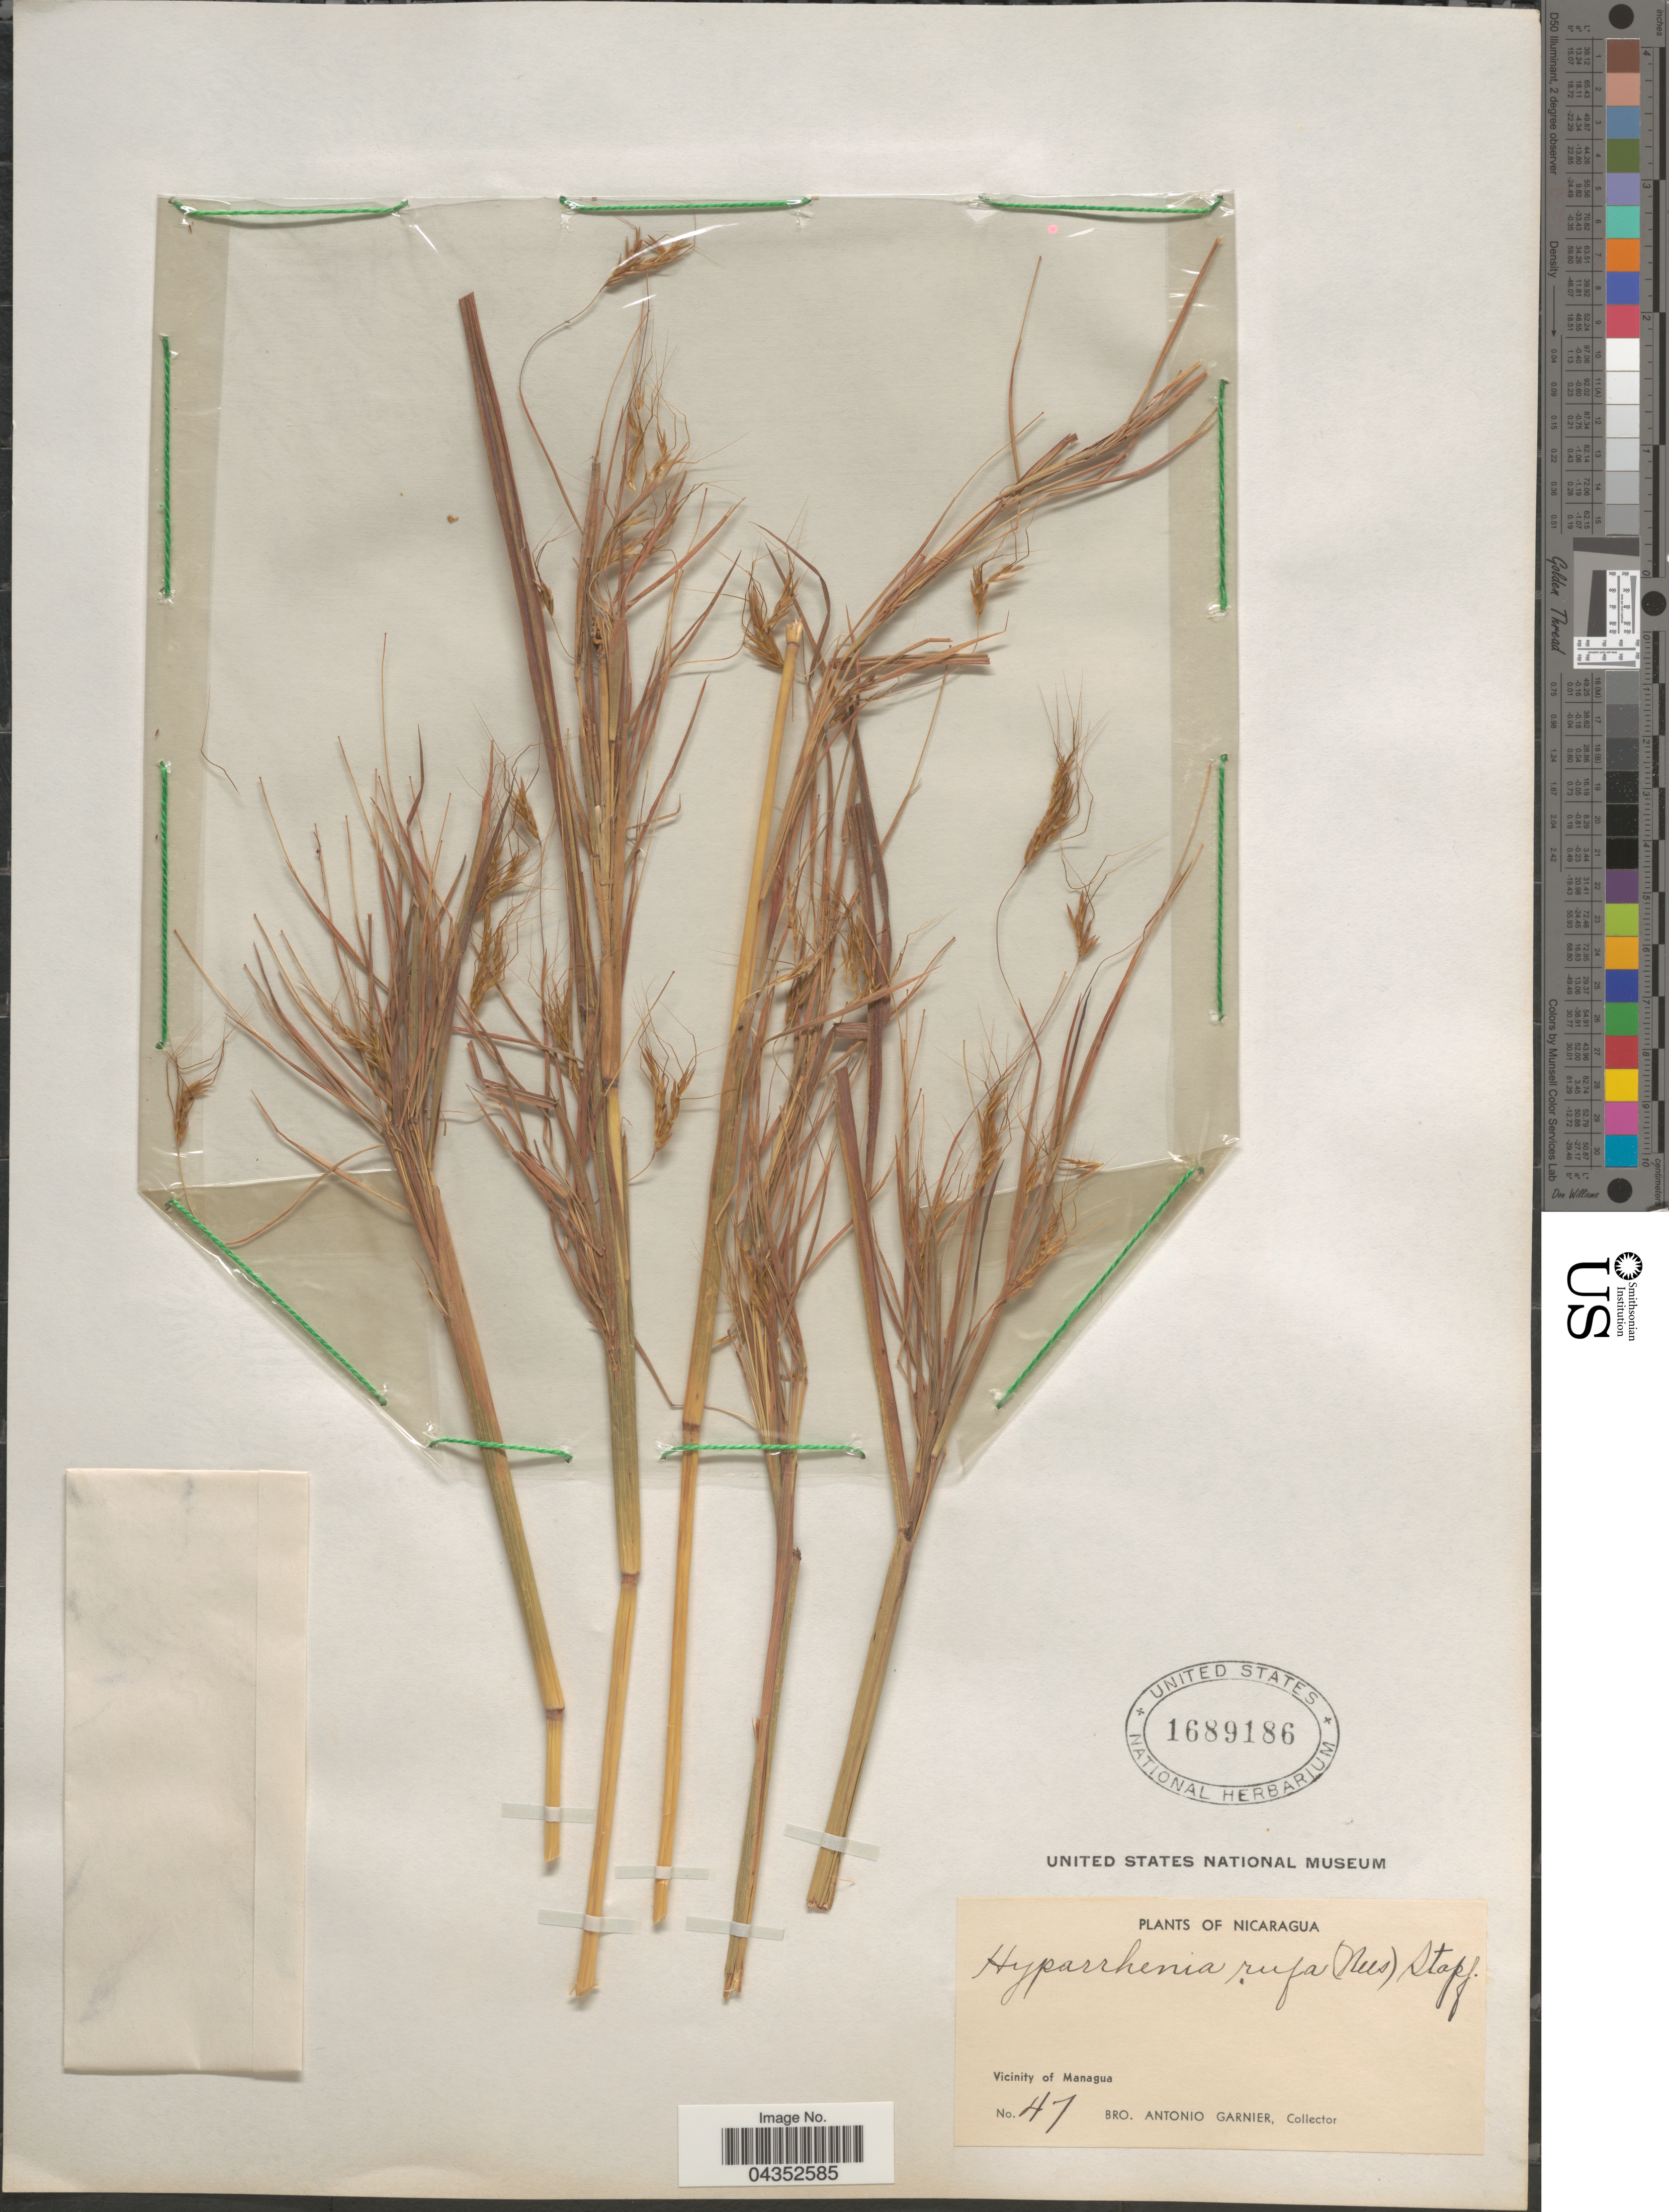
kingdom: Plantae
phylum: Tracheophyta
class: Liliopsida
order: Poales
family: Poaceae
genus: Hyparrhenia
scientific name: Hyparrhenia rufa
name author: (Nees) Stapf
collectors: Bro. A. Garnier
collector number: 47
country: Nicaragua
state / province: Managua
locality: Vicinity of Managua.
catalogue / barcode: US 1689186